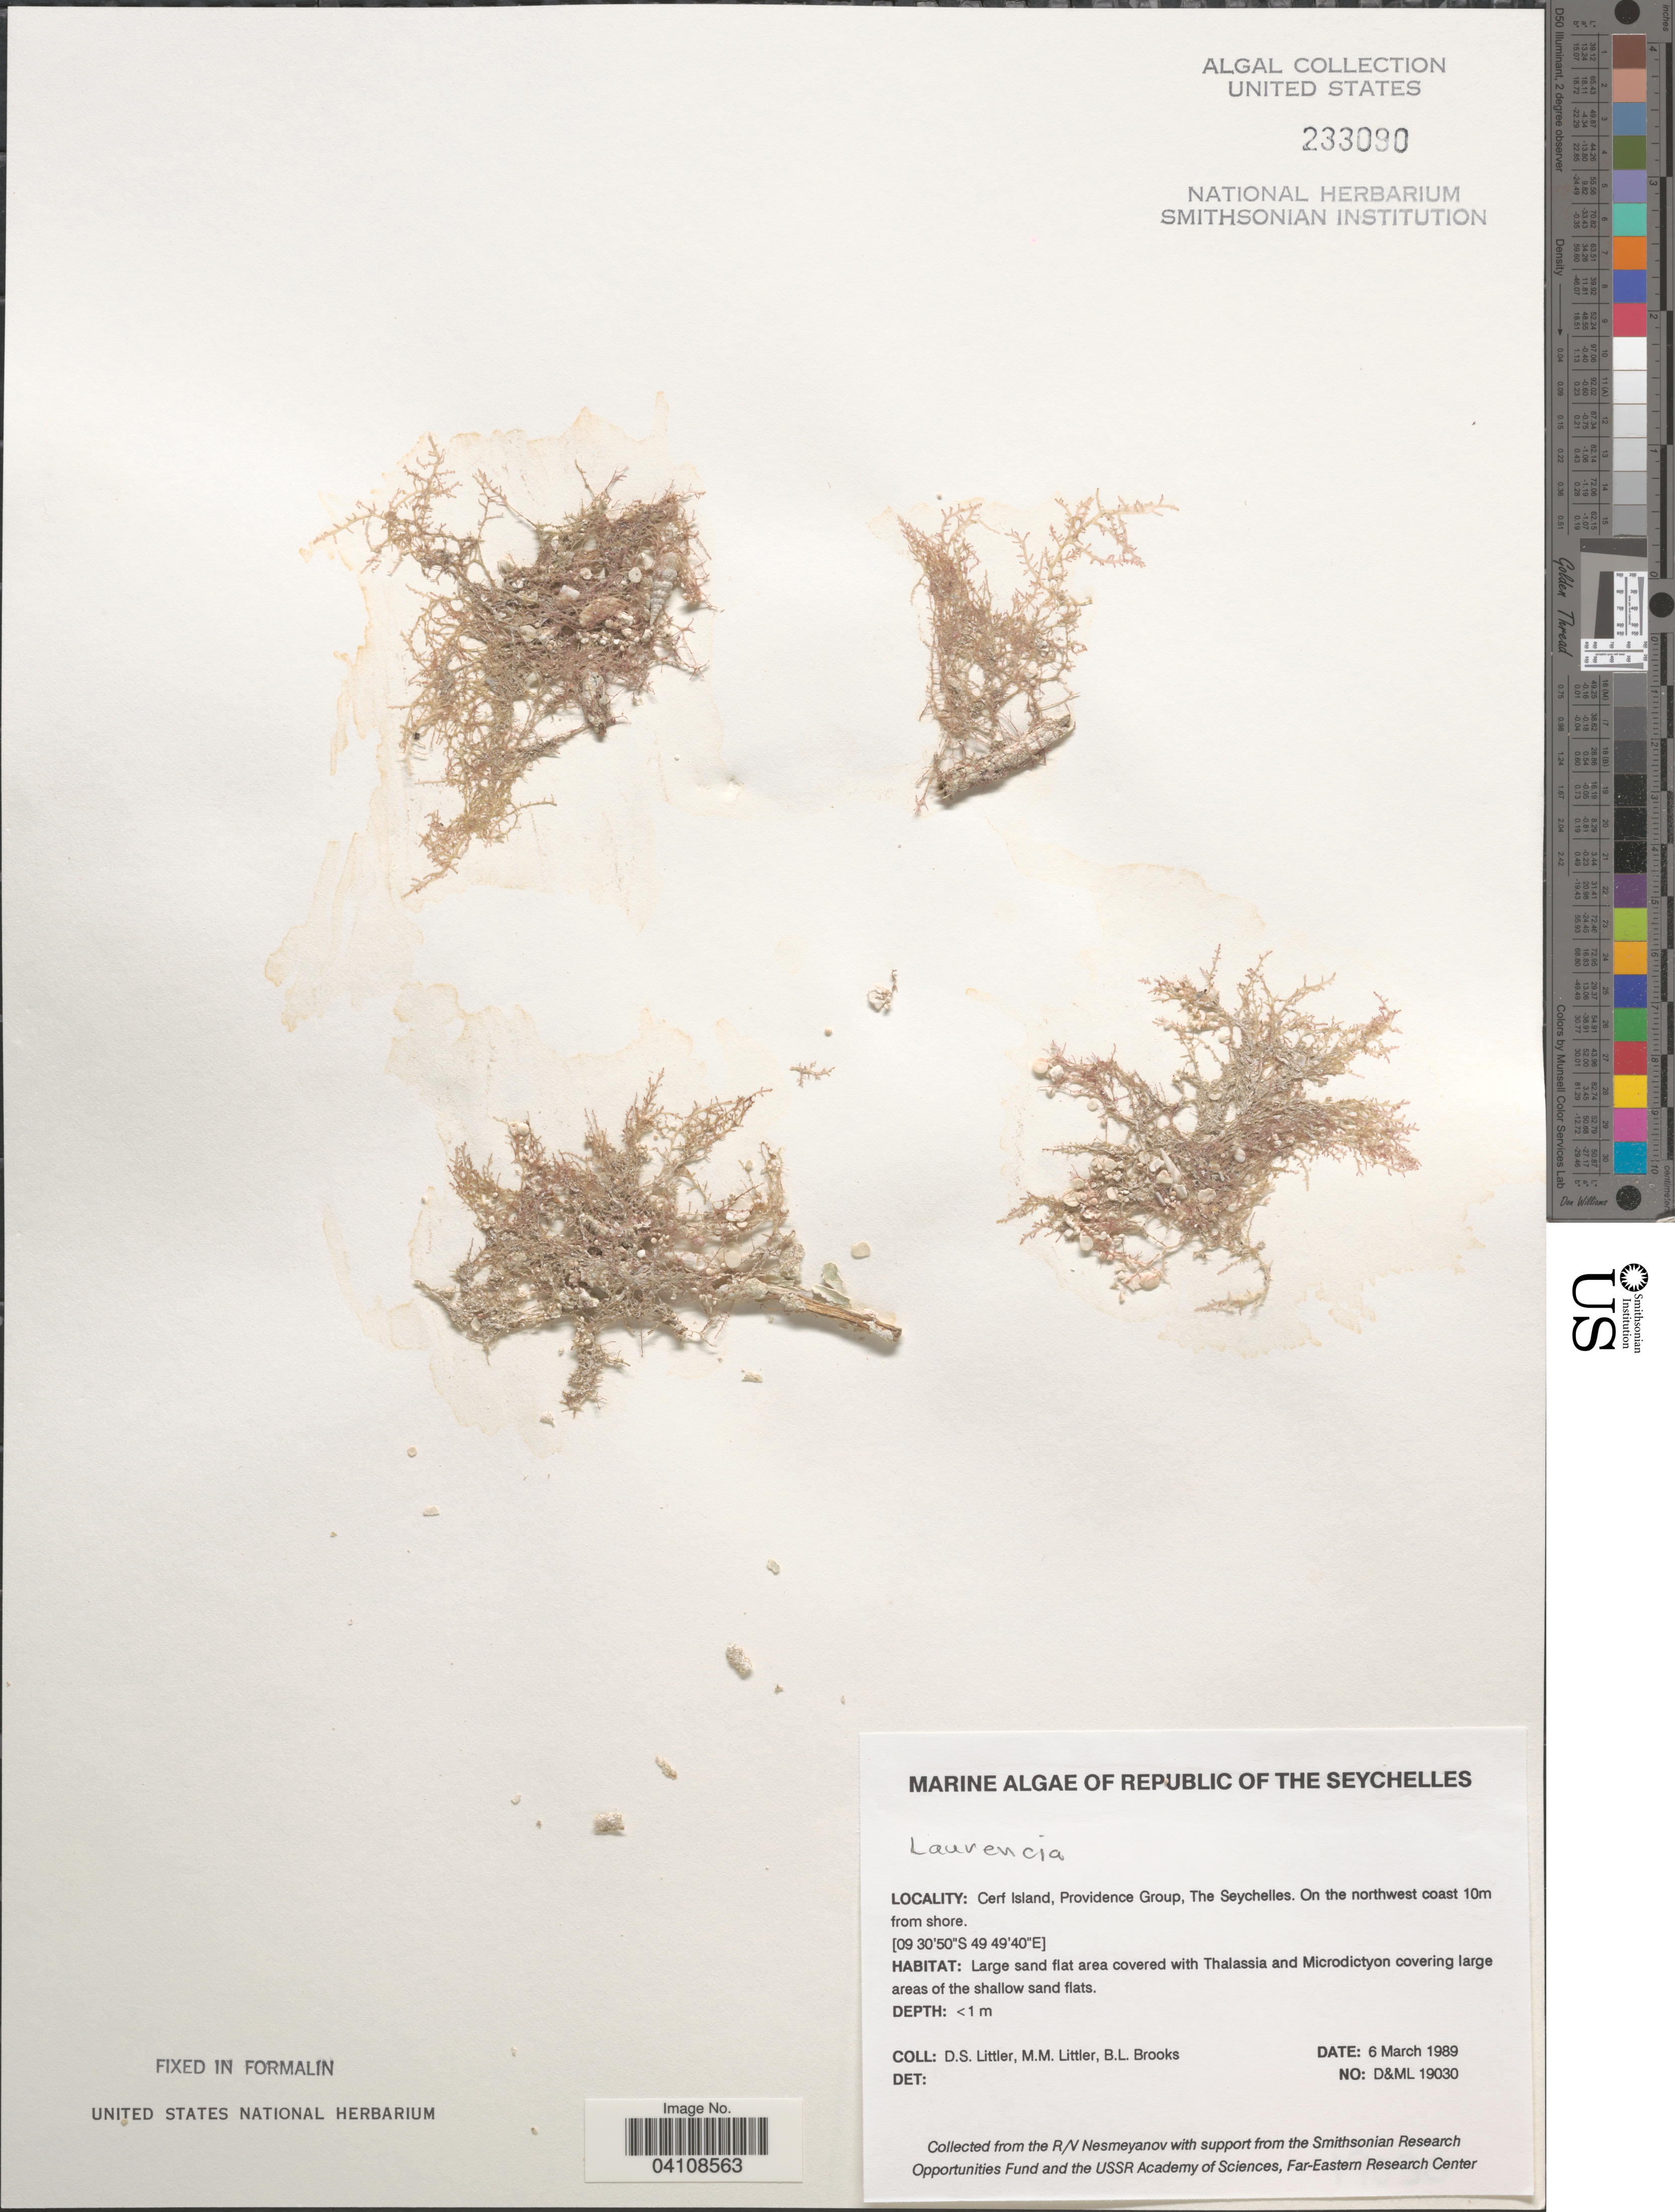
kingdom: Plantae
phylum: Rhodophyta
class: Florideophyceae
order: Ceramiales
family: Rhodomelaceae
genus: Laurencia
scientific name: Laurencia sp.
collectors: D. S. Littler & B. Brooks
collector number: D&ML19030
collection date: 1989-03-06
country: Seychelles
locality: Republic of The Seychelles. Cerf Island, Providence Group. On the northwest coast 10m from shore.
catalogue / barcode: US 233090